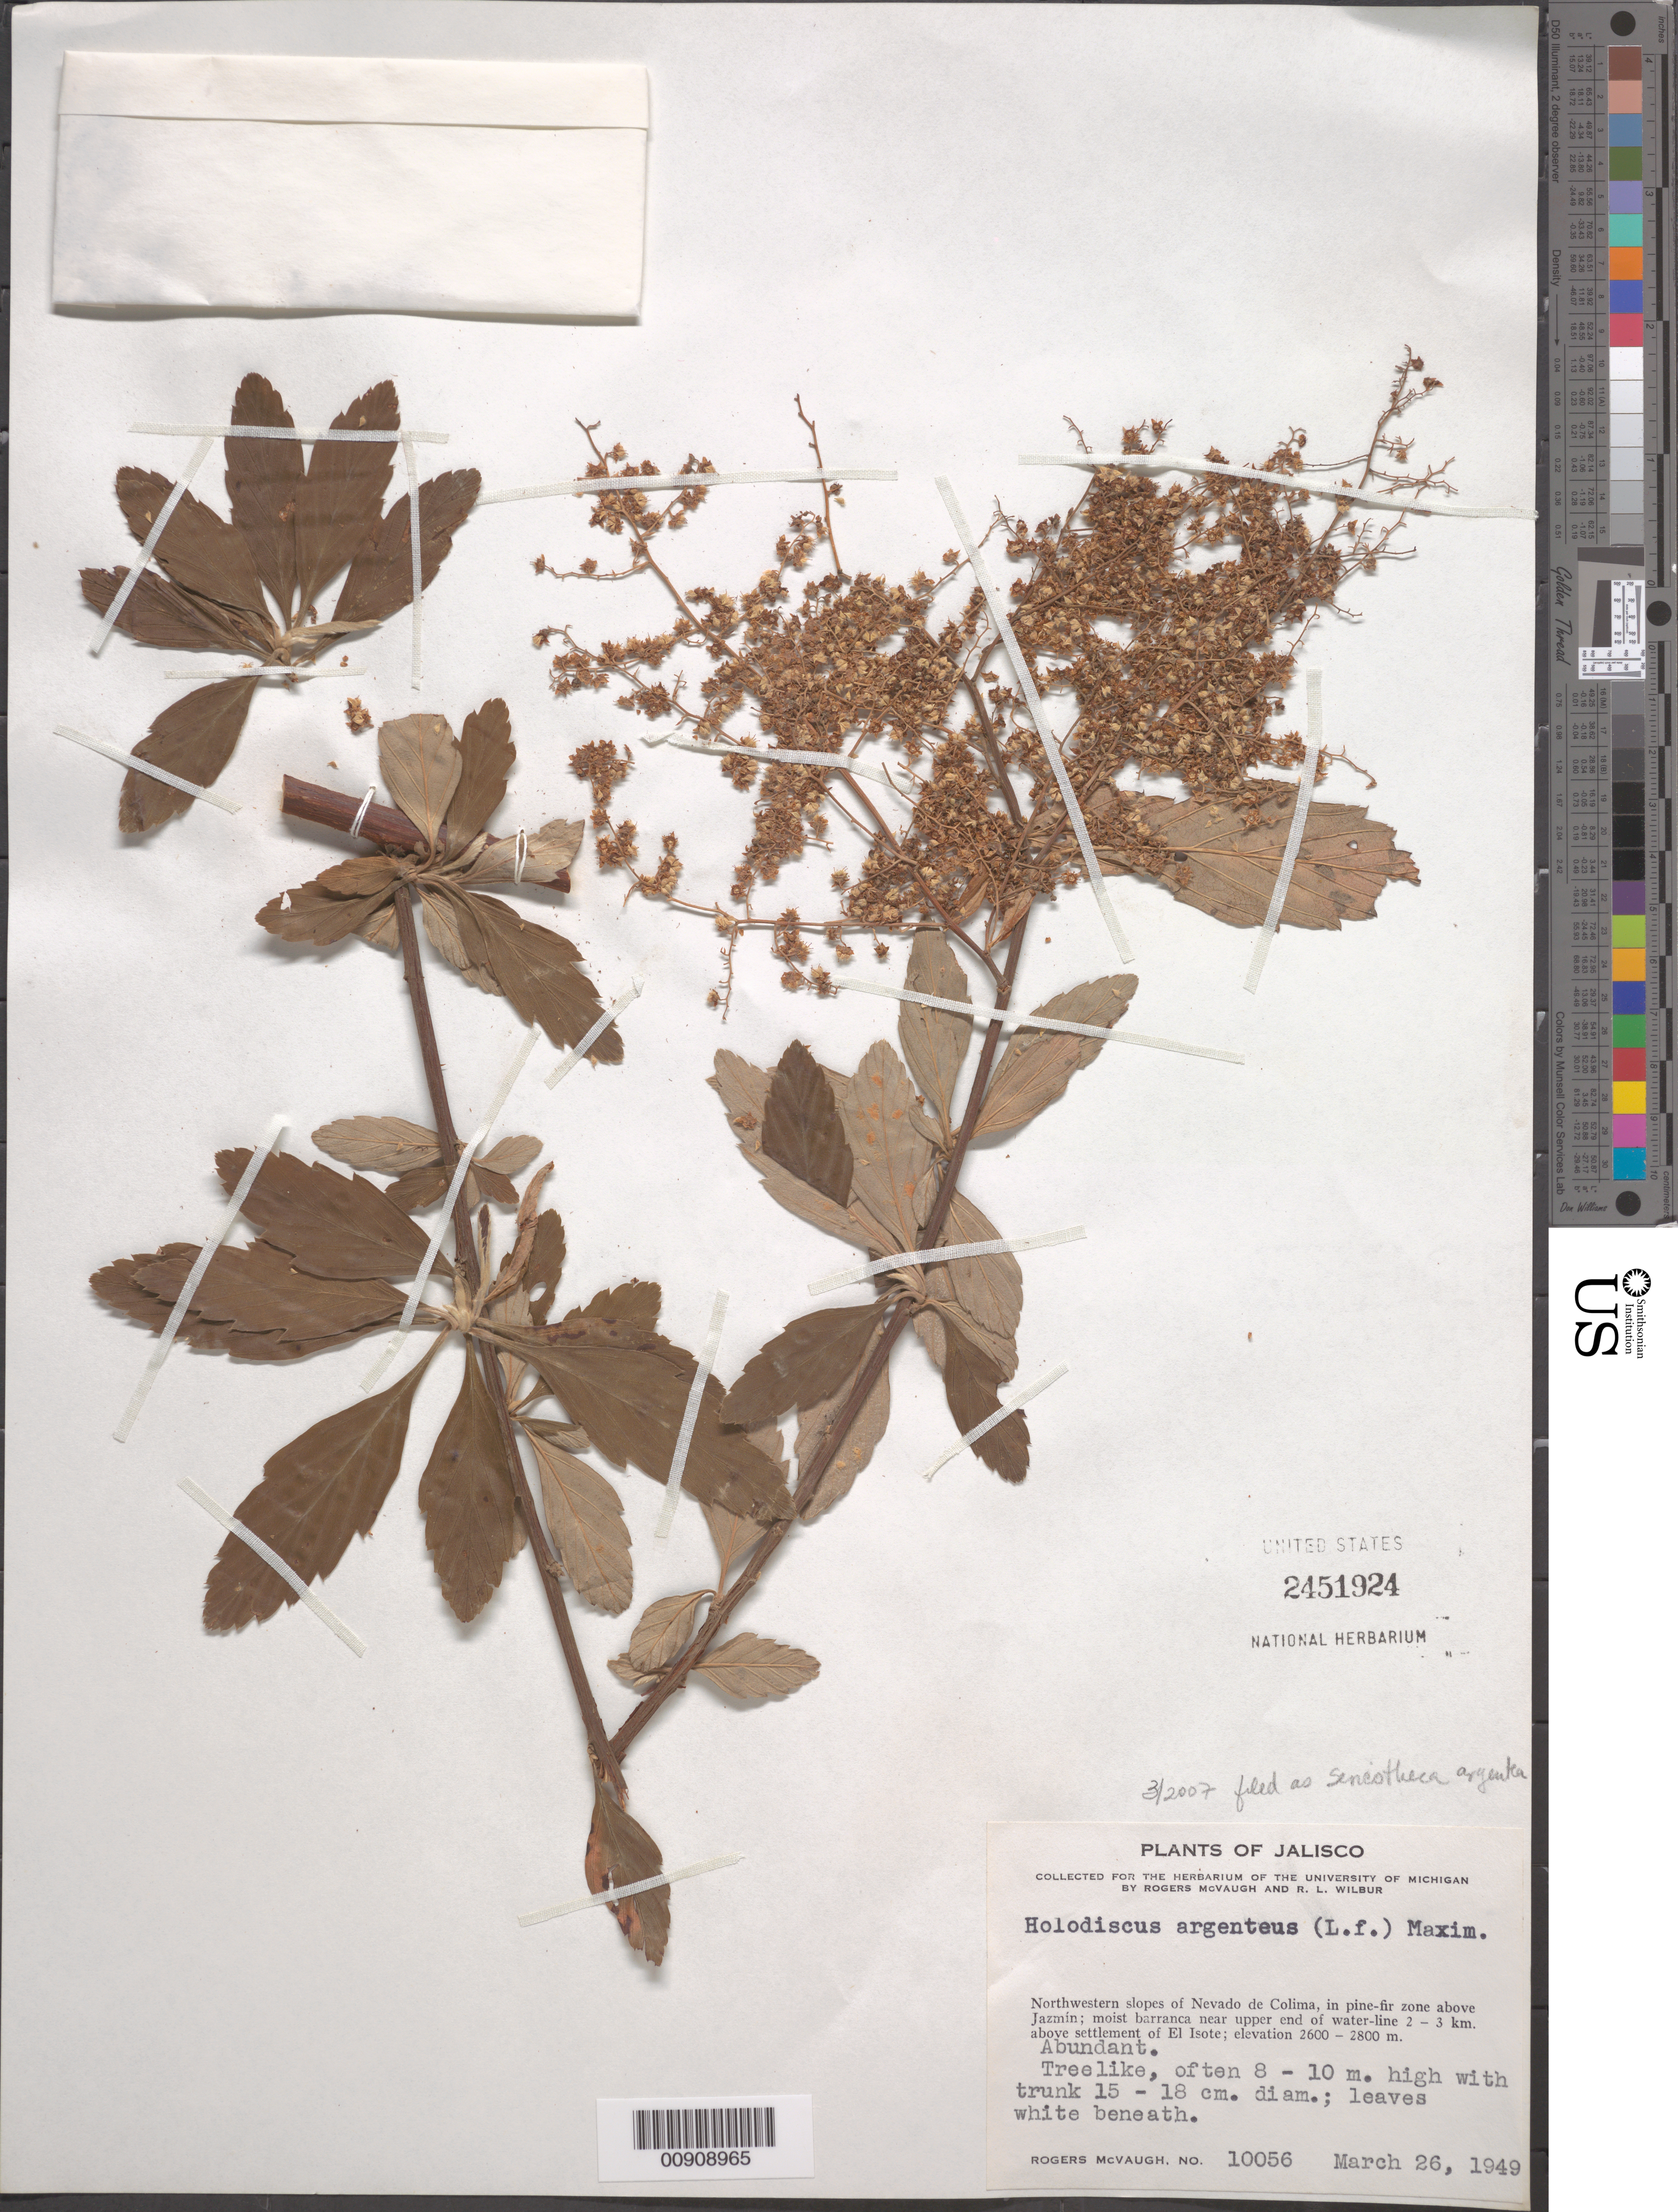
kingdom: Plantae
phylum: Tracheophyta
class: Magnoliopsida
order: Rosales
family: Rosaceae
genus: Holodiscus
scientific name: Holodiscus argenteus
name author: (L. f.) Maxim.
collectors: R. McVaugh & R. L. Wilbur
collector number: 10056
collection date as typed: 26 Mar 1949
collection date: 1949-03-26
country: Mexico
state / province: Jalisco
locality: Northwestern slopes of the Nevado de Colima, in pine-fir zone above Jazmín; moist barranca near upper end of water-line 2-3 km. above settlement of El Isote.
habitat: In pine-fir zone above Jazmín; moist barranca near upper end of water-line.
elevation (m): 2800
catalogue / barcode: US 2451924